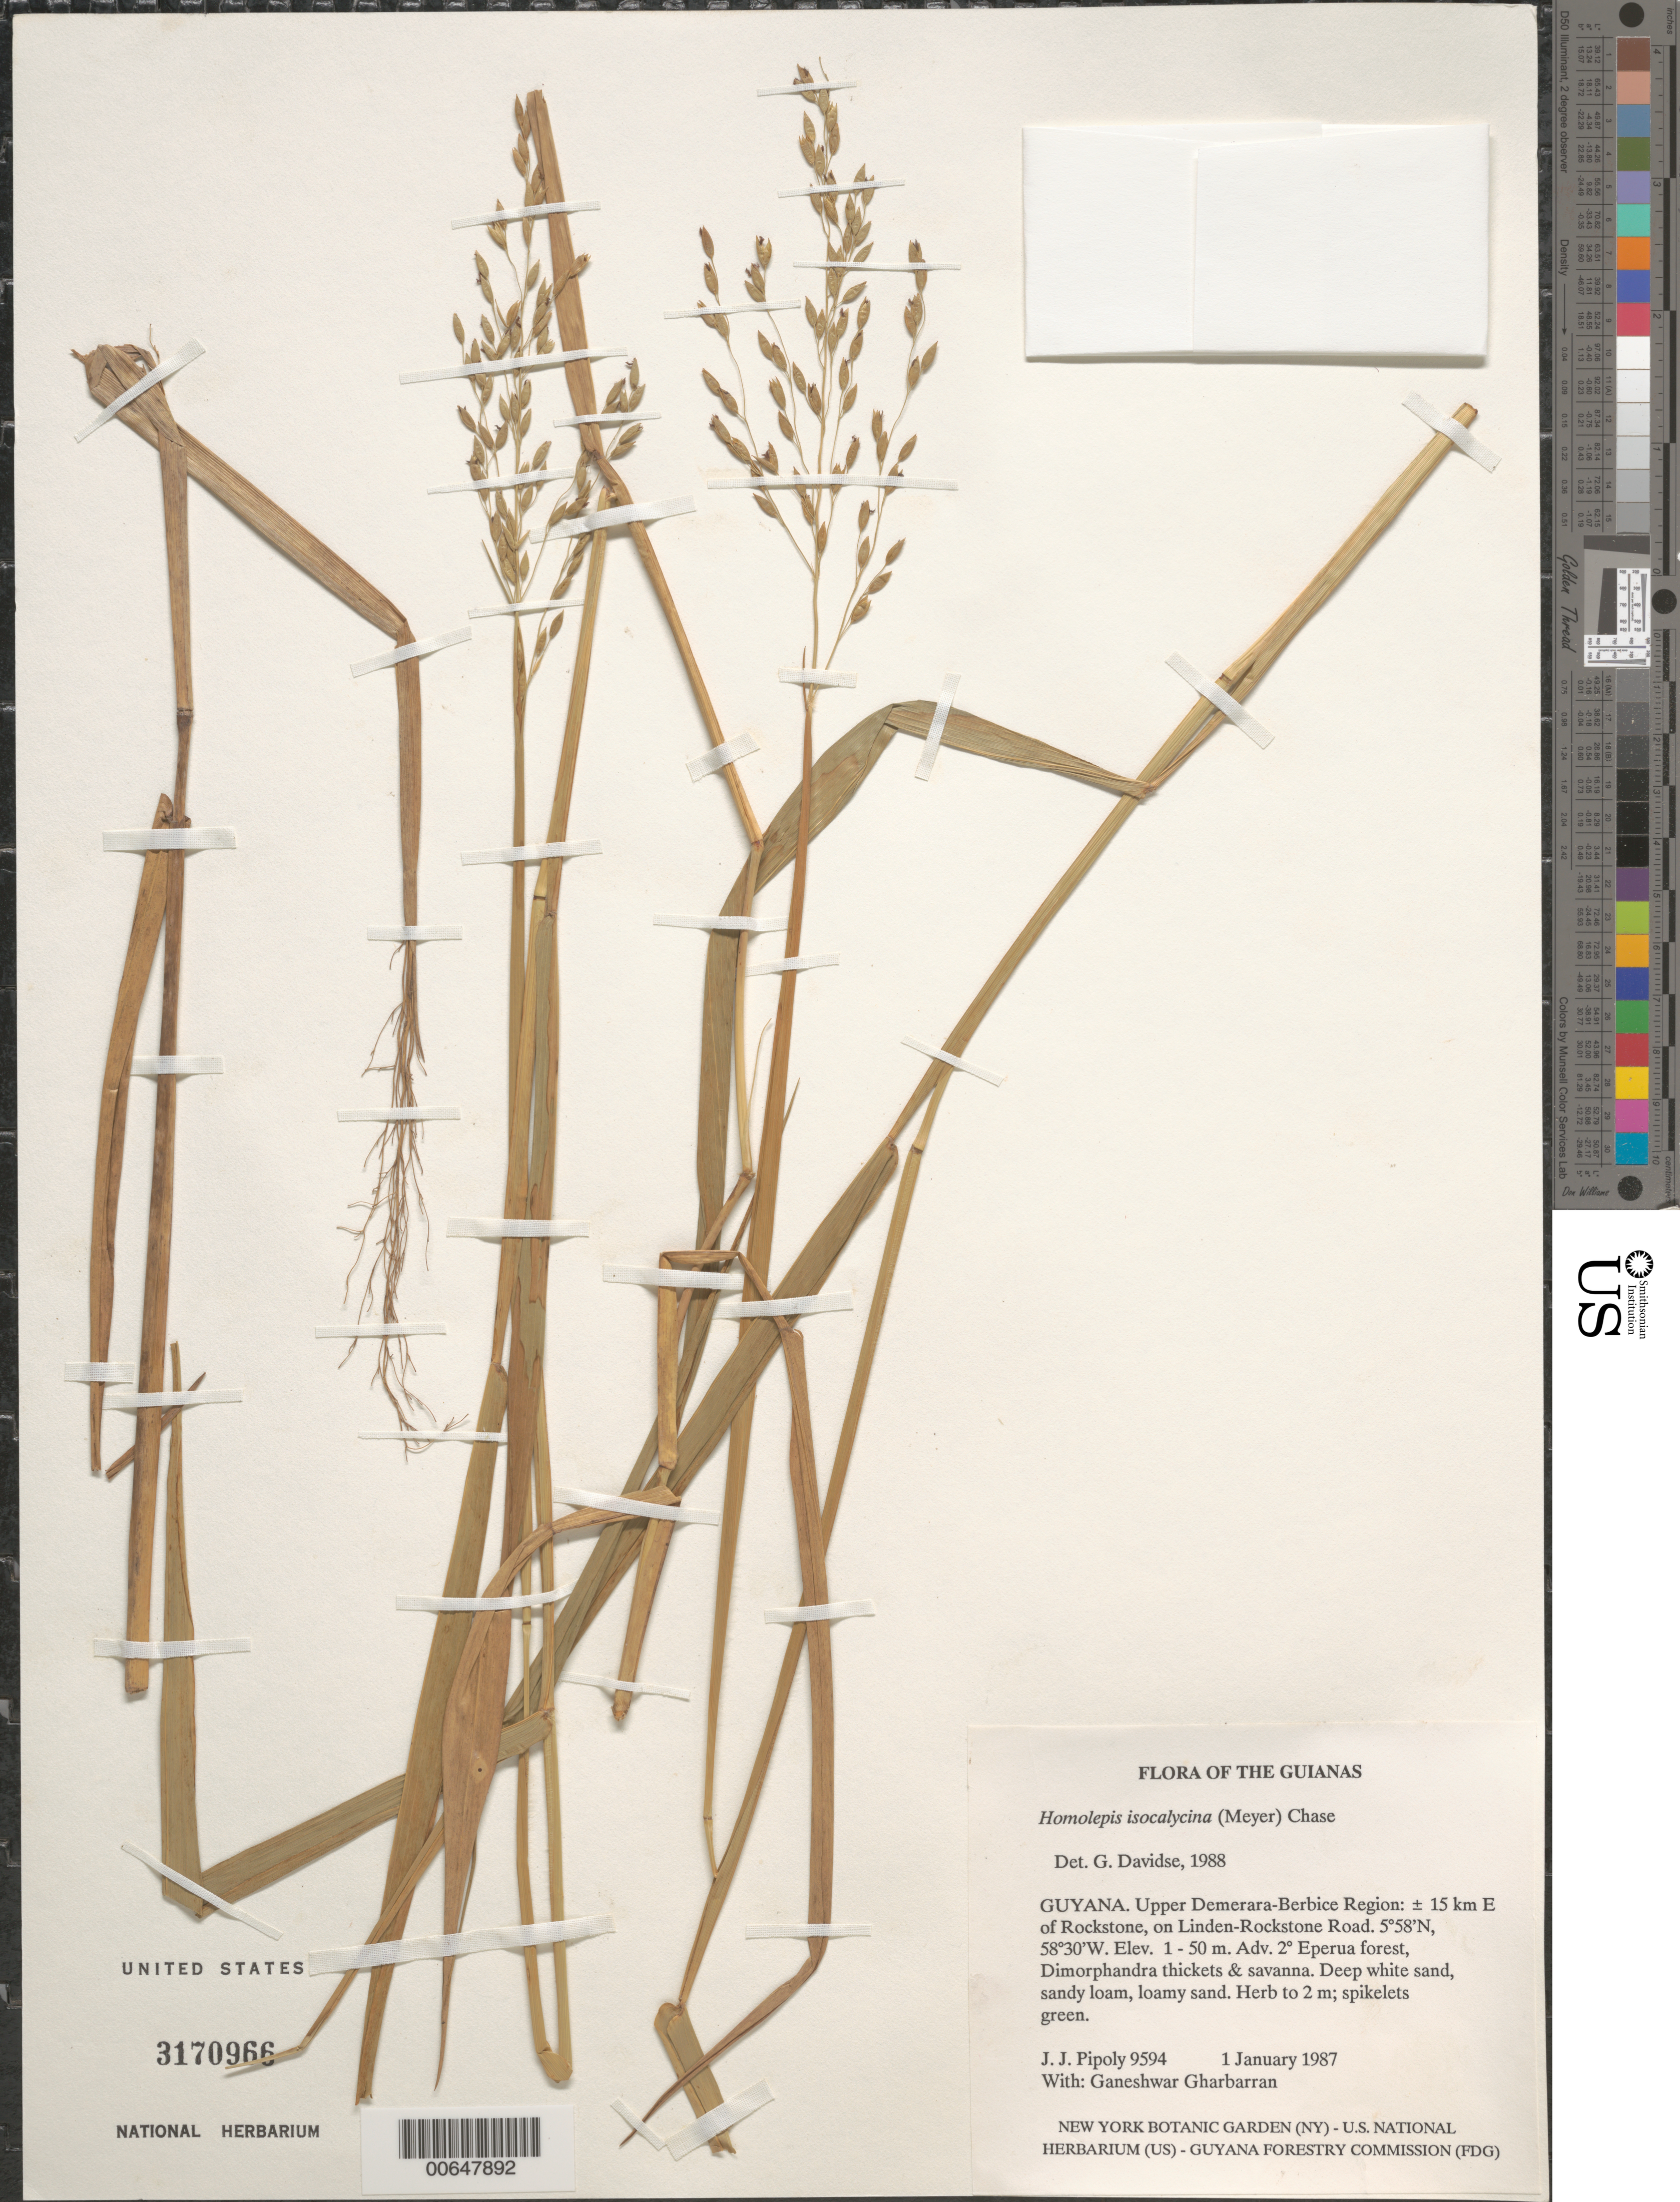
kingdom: Plantae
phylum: Tracheophyta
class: Liliopsida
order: Poales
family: Poaceae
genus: Homolepis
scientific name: Homolepis isocalycia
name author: (G. Mey.) Chase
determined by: Davidse, Gerrit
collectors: J. J. Pipoly & G. Gharbarran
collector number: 9594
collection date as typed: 11 January 1987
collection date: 1987-01-11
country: Guyana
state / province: U. Demerara-Berbice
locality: ±15 km E of Rockstone, on Linden-Rockstone Road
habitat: Adv. secondary Eperua forest, Dimorphandra thickets & savanna. Deep white sand, sandy loam, loamy sand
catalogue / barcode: US 3170966